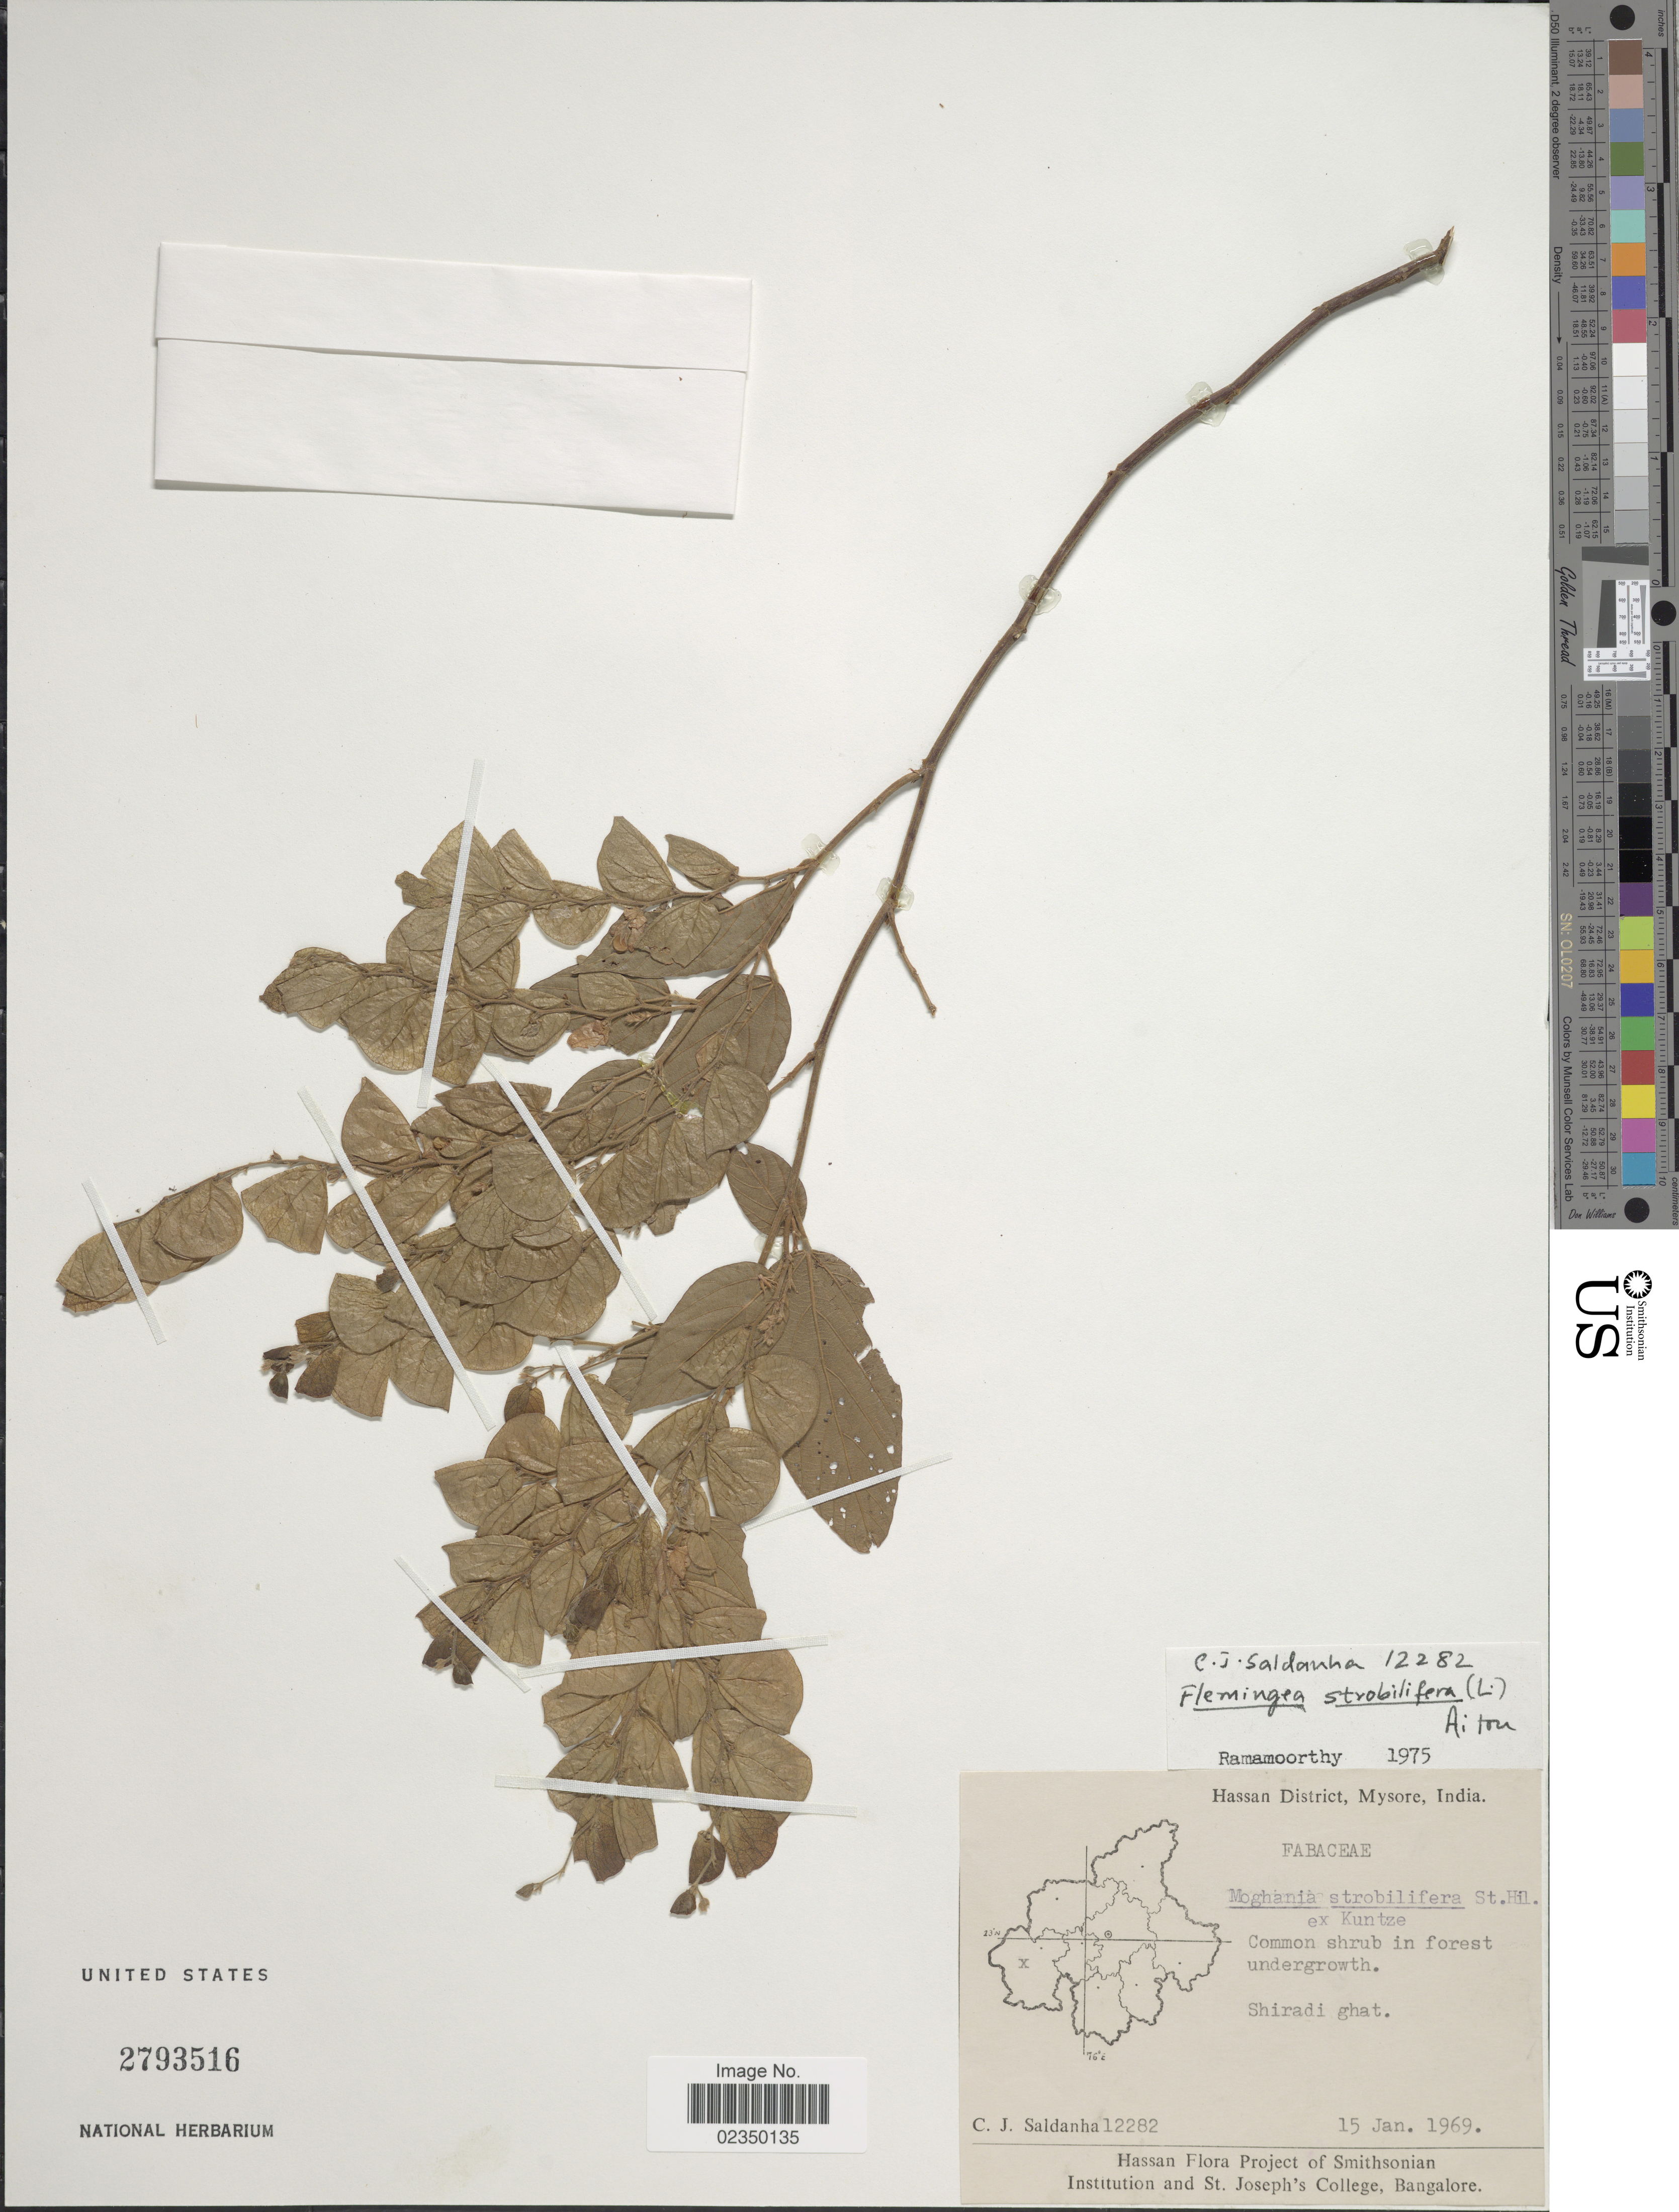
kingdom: Plantae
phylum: Tracheophyta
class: Magnoliopsida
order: Fabales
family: Fabaceae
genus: Flemingia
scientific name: Flemingia strobilifera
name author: (L.) W.T. Aiton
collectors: C. J. Saldanha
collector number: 12282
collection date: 1969-01-15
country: India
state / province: Karnataka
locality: Hassan, District, Mysore, India Shiradi ghat.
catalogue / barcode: US 2793516